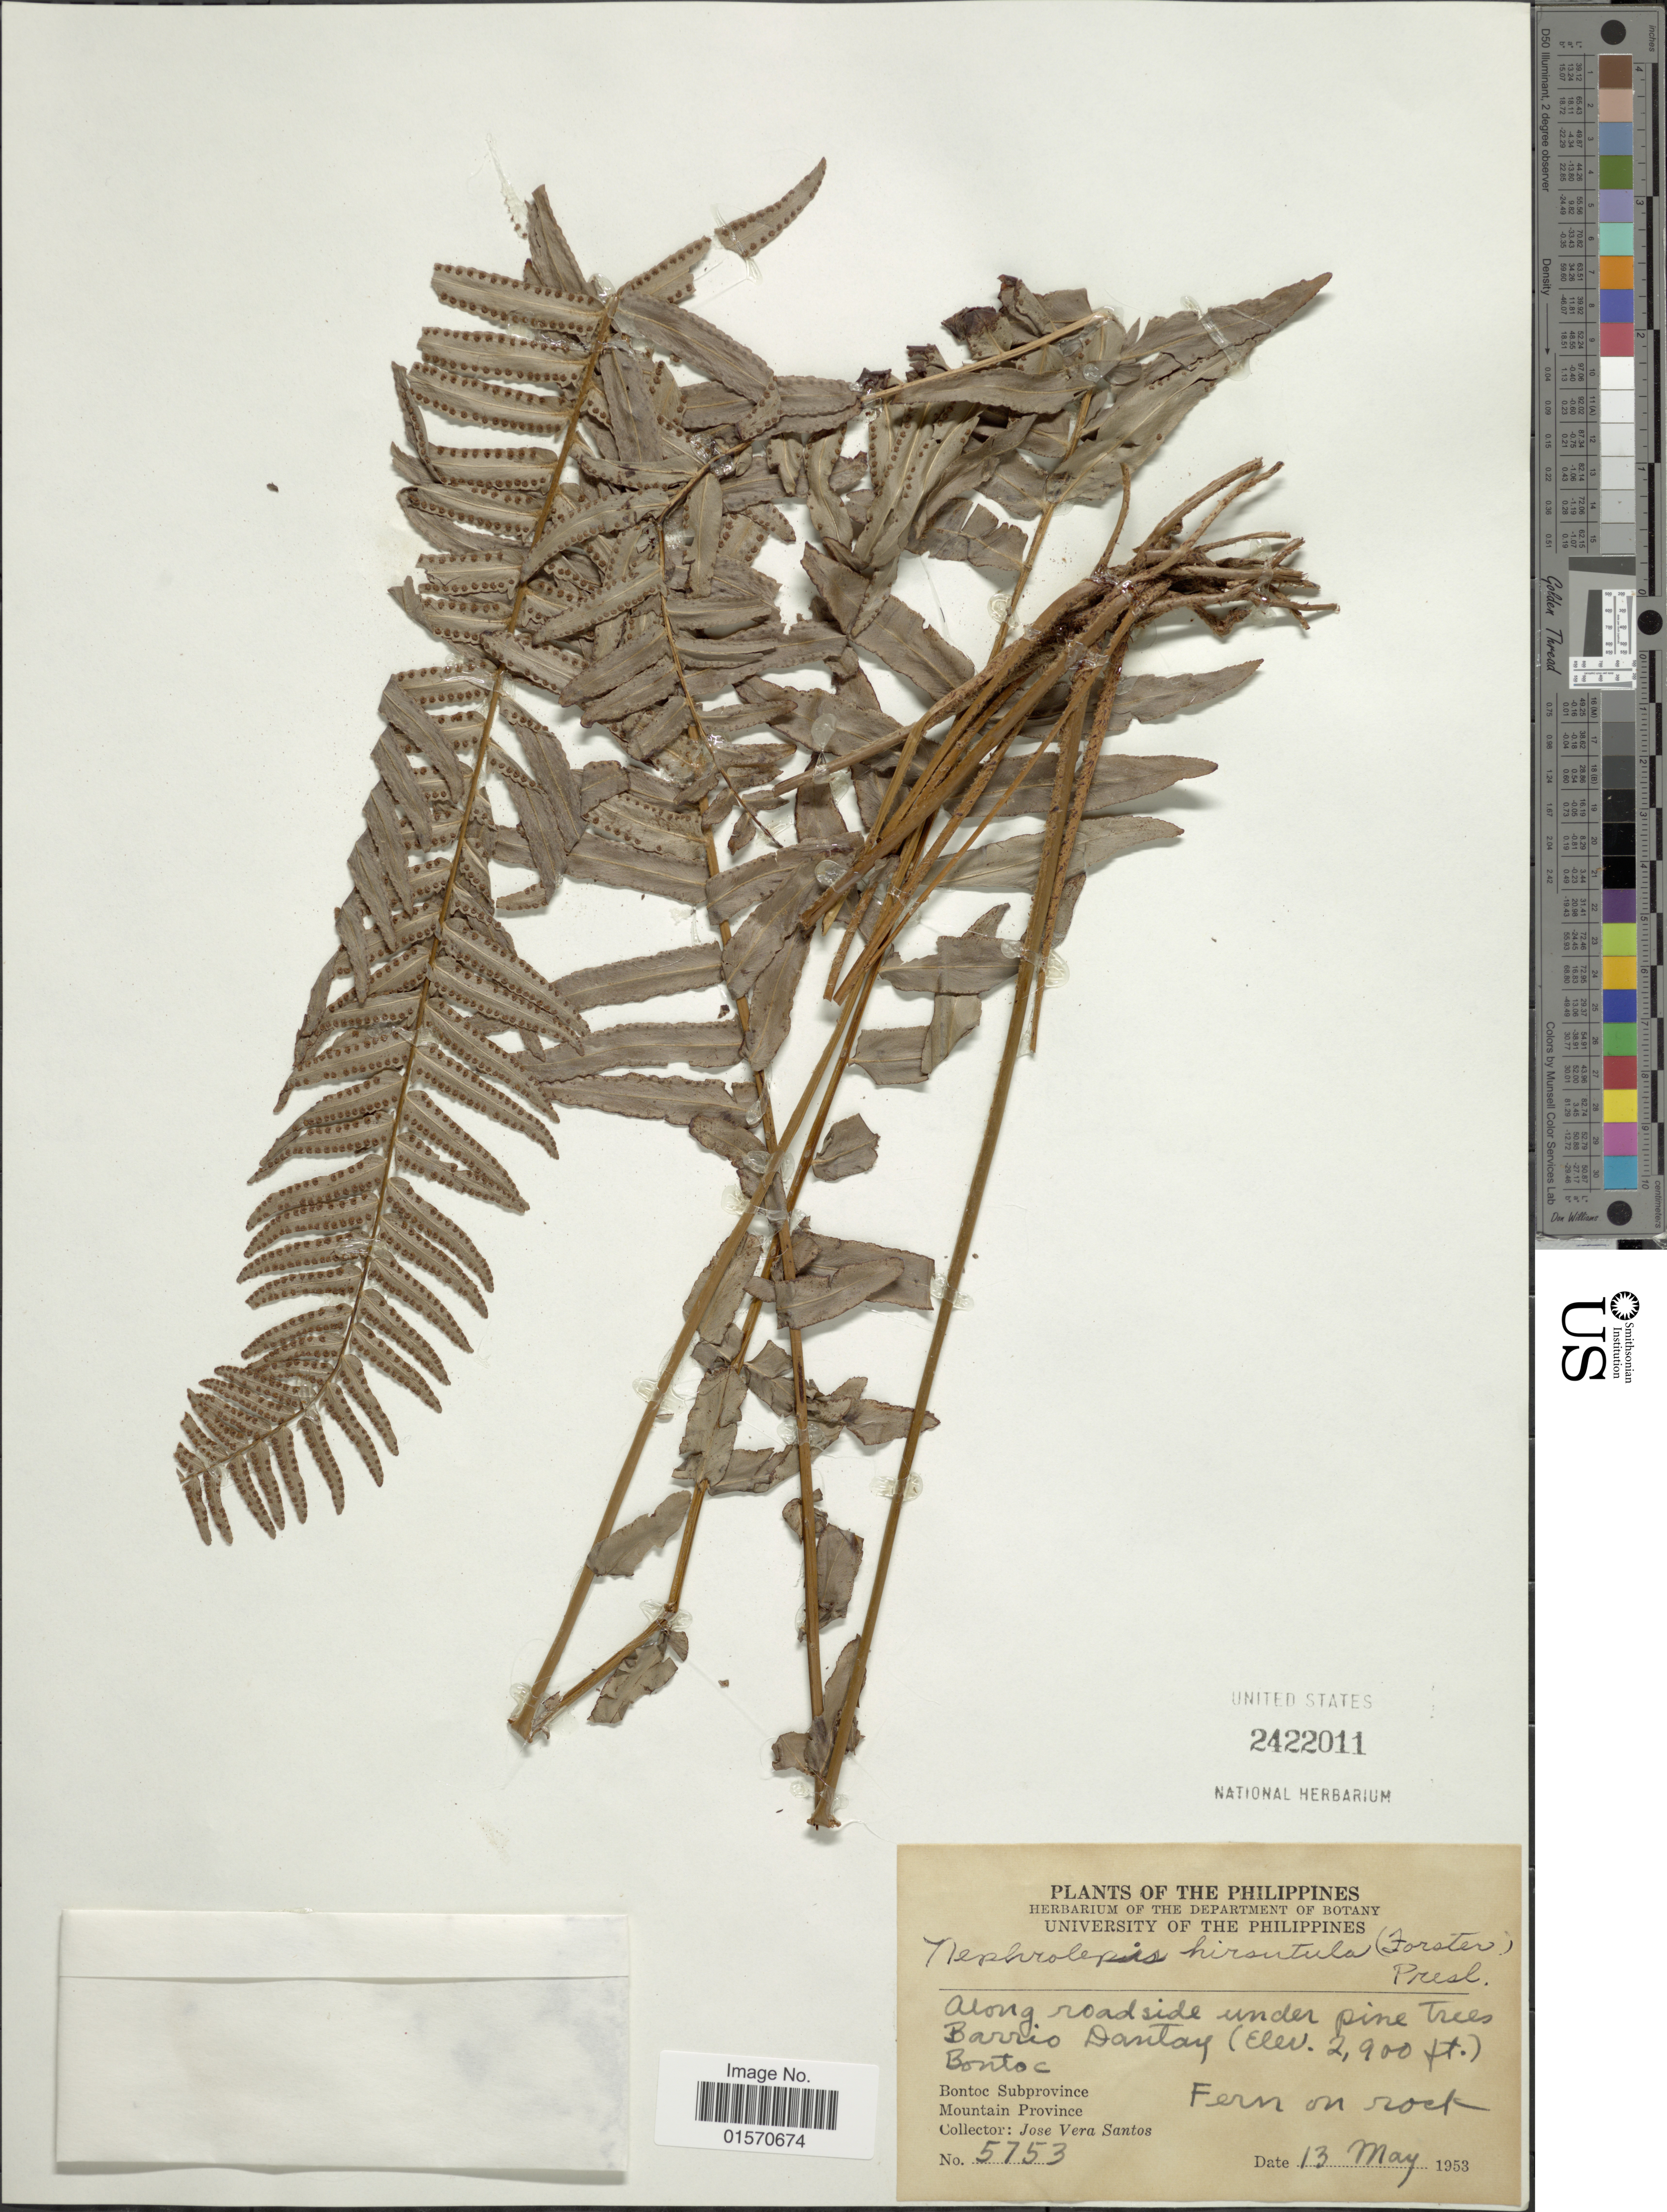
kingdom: Plantae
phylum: Tracheophyta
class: Polypodiopsida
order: Polypodiales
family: Nephrolepidaceae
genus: Nephrolepis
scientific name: Nephrolepis multiflora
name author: (Roxb.) F.M. Jarrett ex C.V. Morton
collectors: J. Santos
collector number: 5753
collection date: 1953-05-13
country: Philippines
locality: Along roadside under pine trees Barrio Dantay. Bontoc. Bontoc Subprovince. Mountain Province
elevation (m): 884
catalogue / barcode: US 2422011